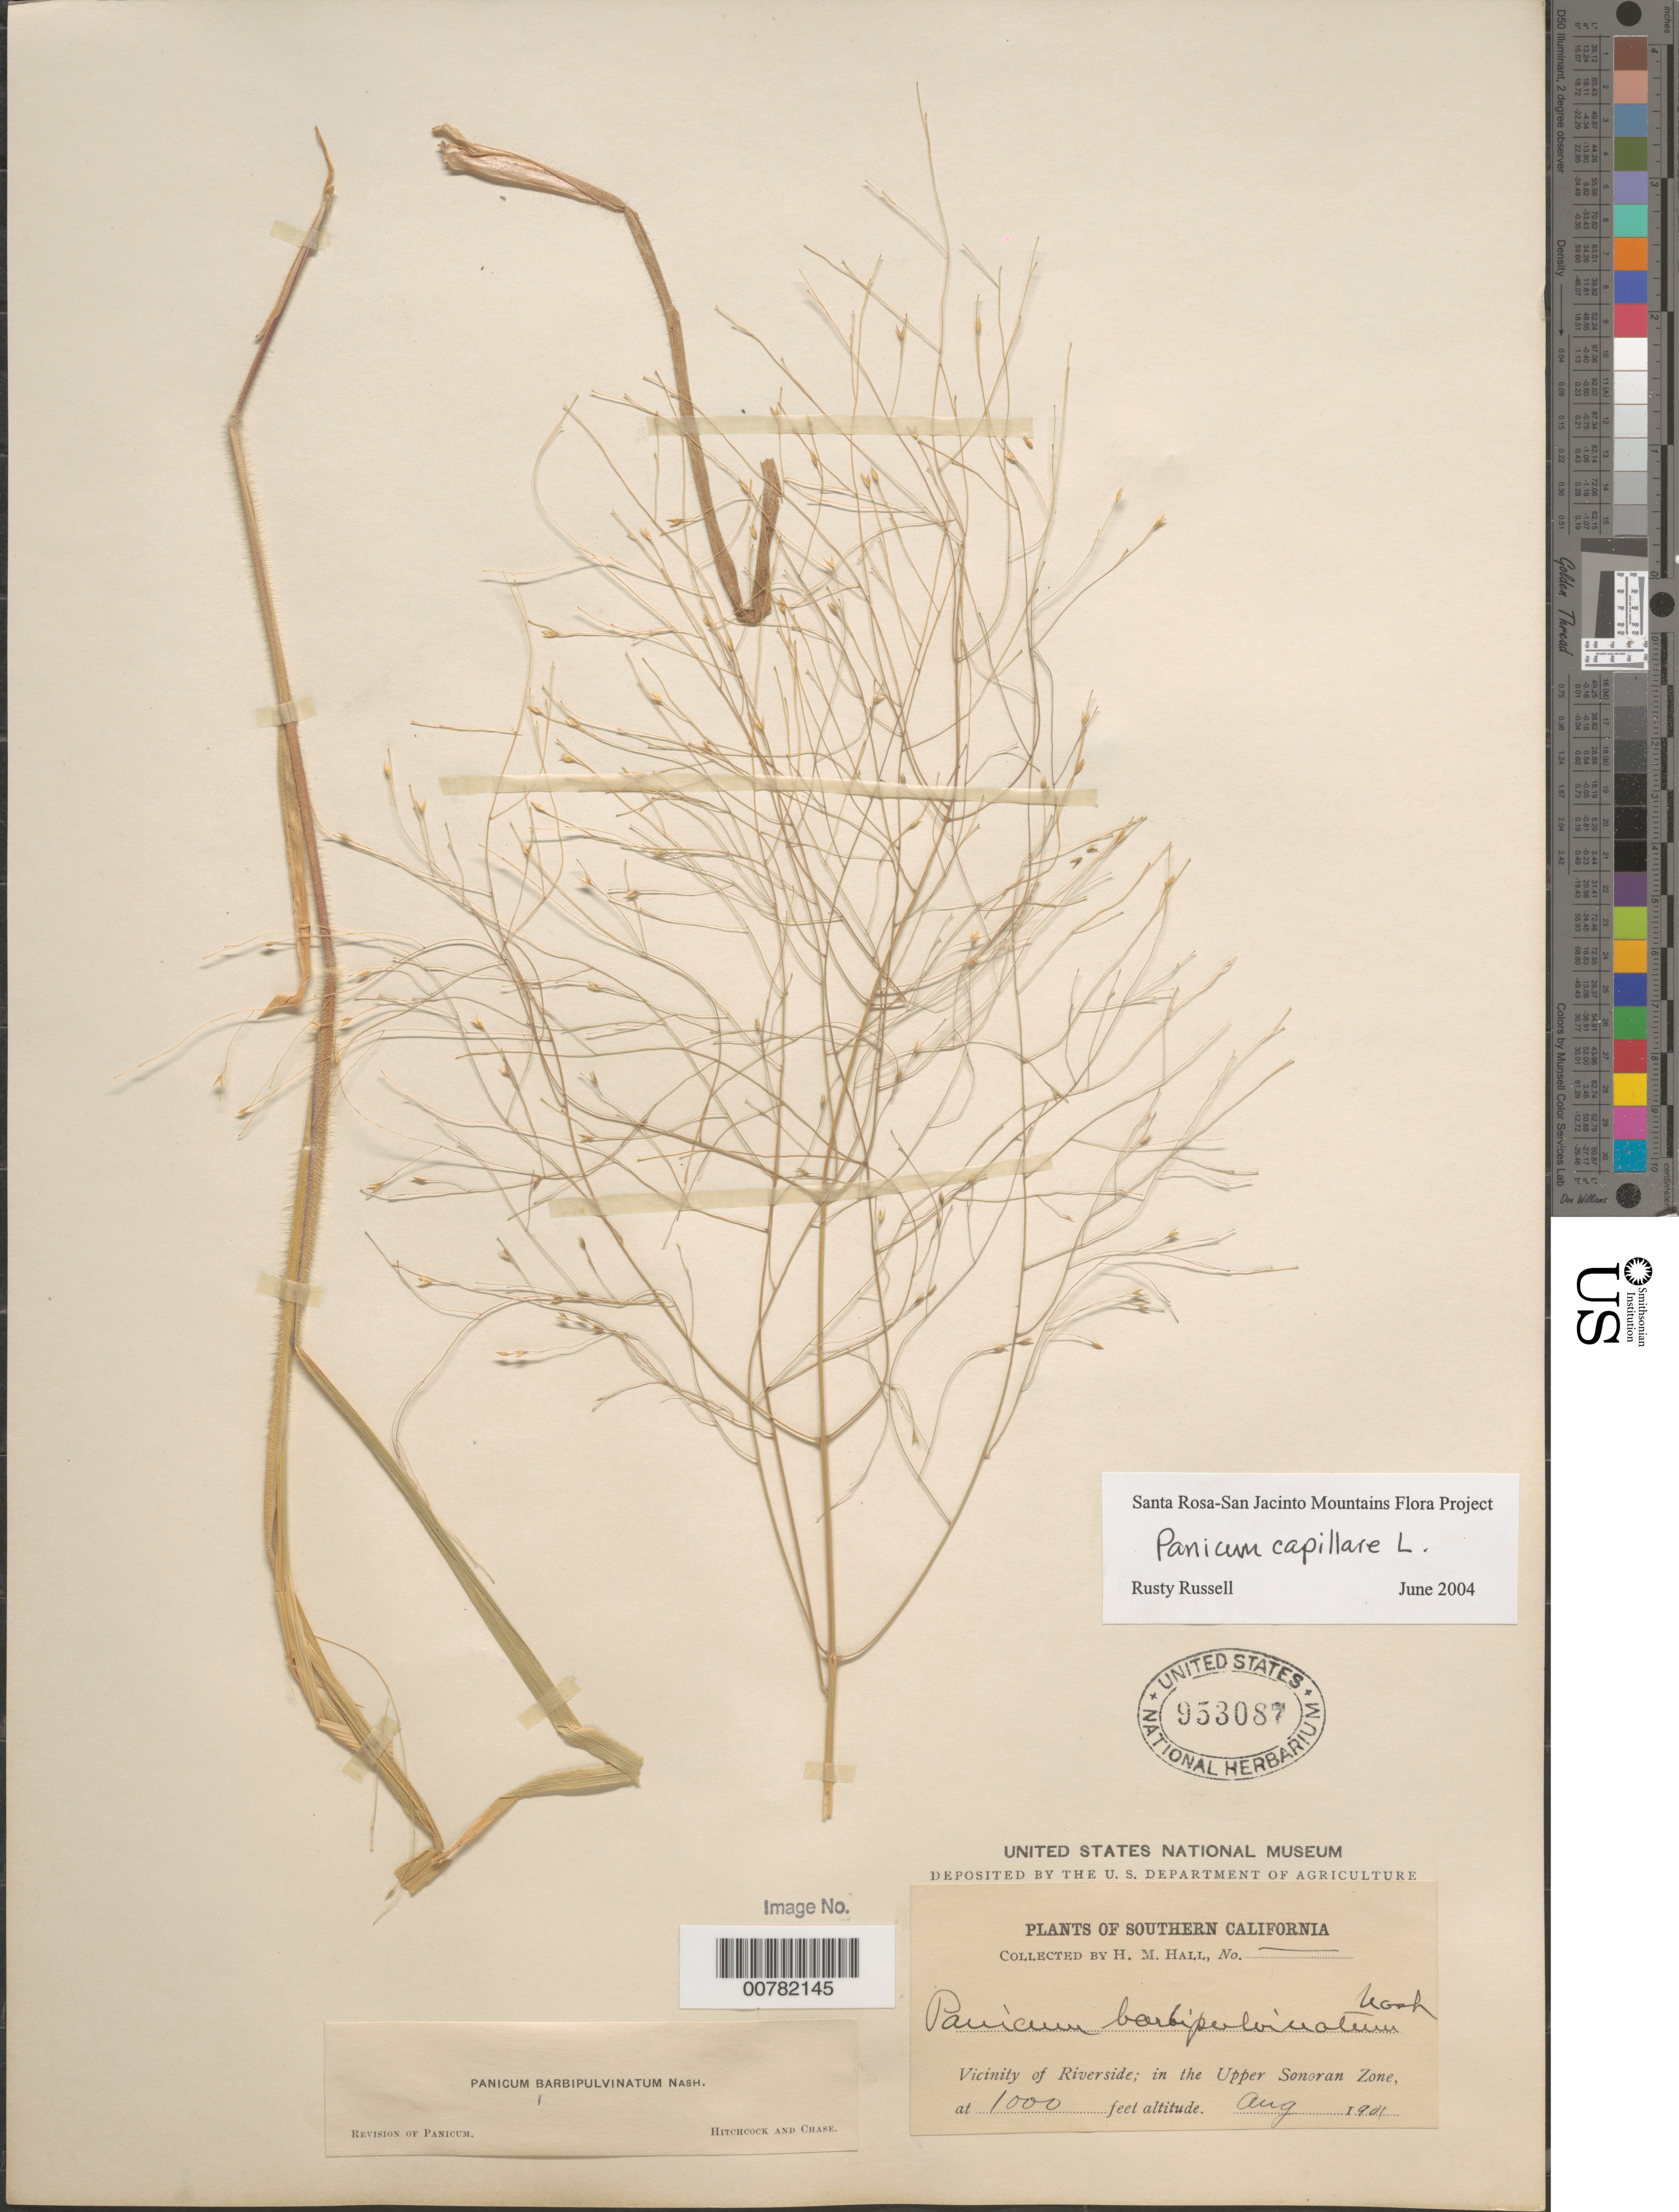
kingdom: Plantae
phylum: Tracheophyta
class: Liliopsida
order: Poales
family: Poaceae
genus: Panicum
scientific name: Panicum capillare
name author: L.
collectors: H. M. Hall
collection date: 1901-08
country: United States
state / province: California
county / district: Riverside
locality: Southern California. Vicinity of Riverside; in the Upper Sonoran Zone.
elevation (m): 305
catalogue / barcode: US 953087